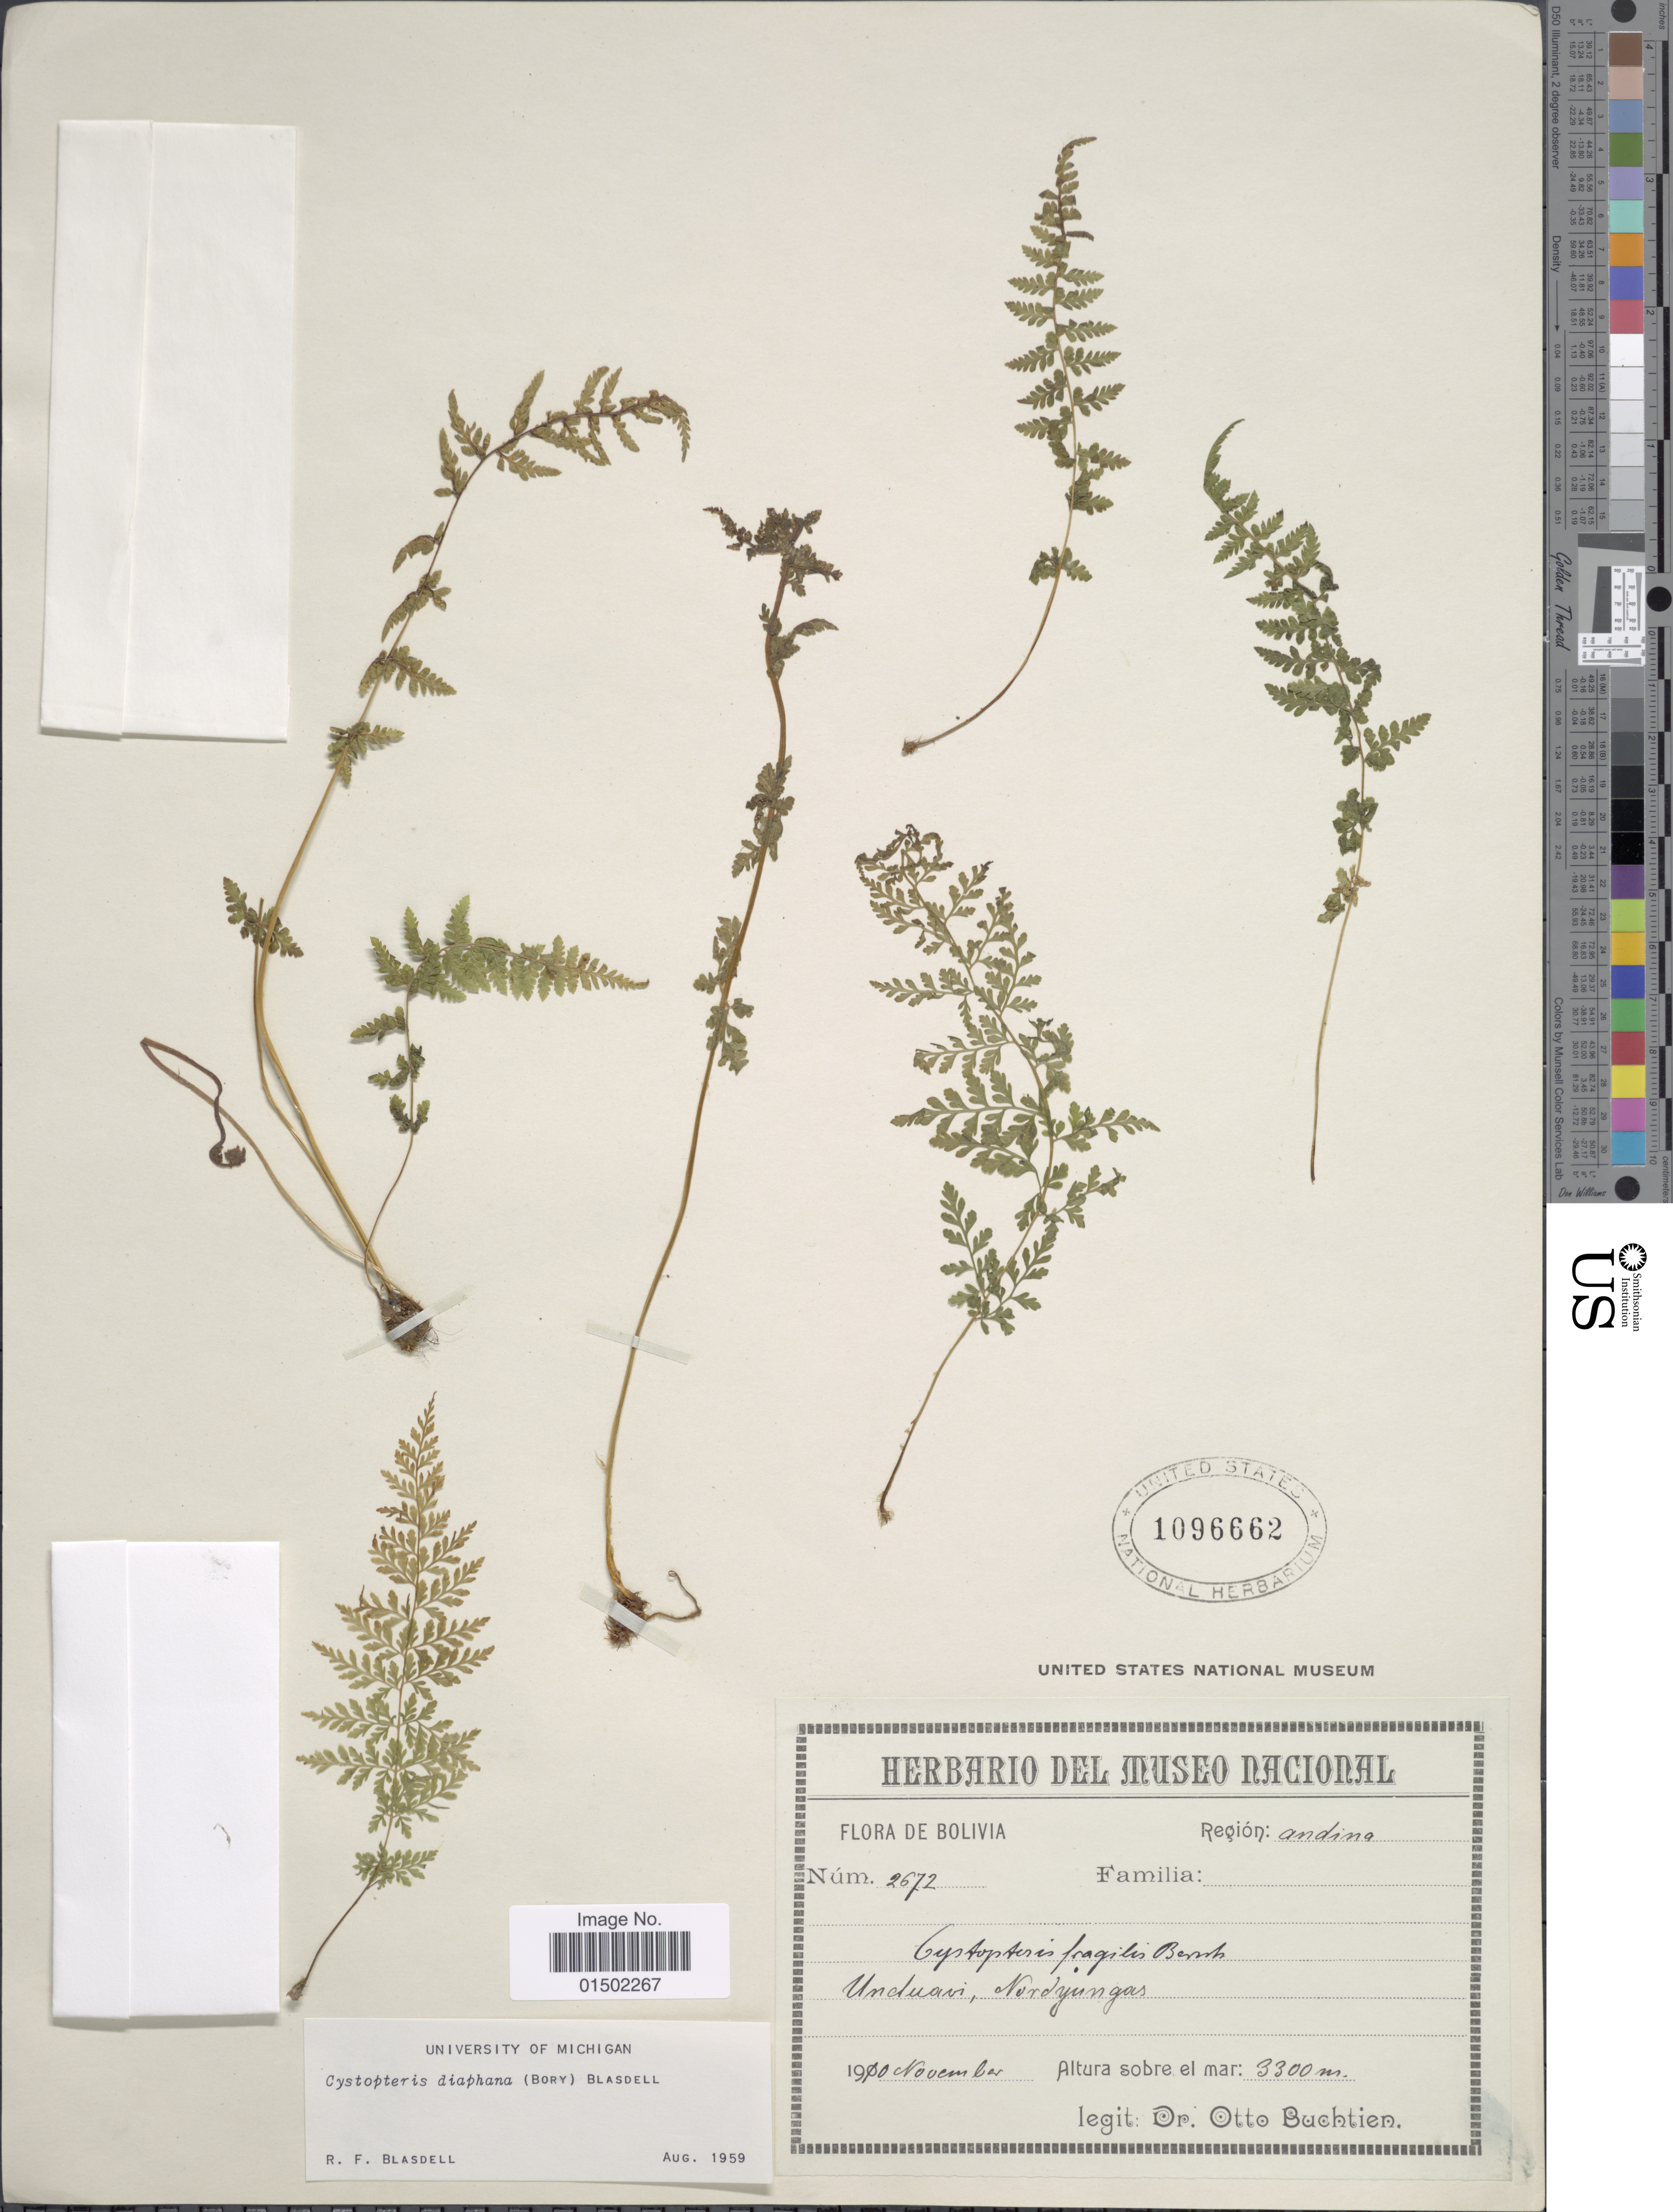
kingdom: Plantae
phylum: Tracheophyta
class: Polypodiopsida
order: Polypodiales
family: Cystopteridaceae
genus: Cystopteris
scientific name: Cystopteris diaphana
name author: (Bory) Blasdell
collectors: O. Buchtien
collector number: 2672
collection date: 1910-11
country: Bolivia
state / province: La Paz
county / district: Nor Yungas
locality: Region Anidna. Unduavi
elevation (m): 3300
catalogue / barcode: US 1096662